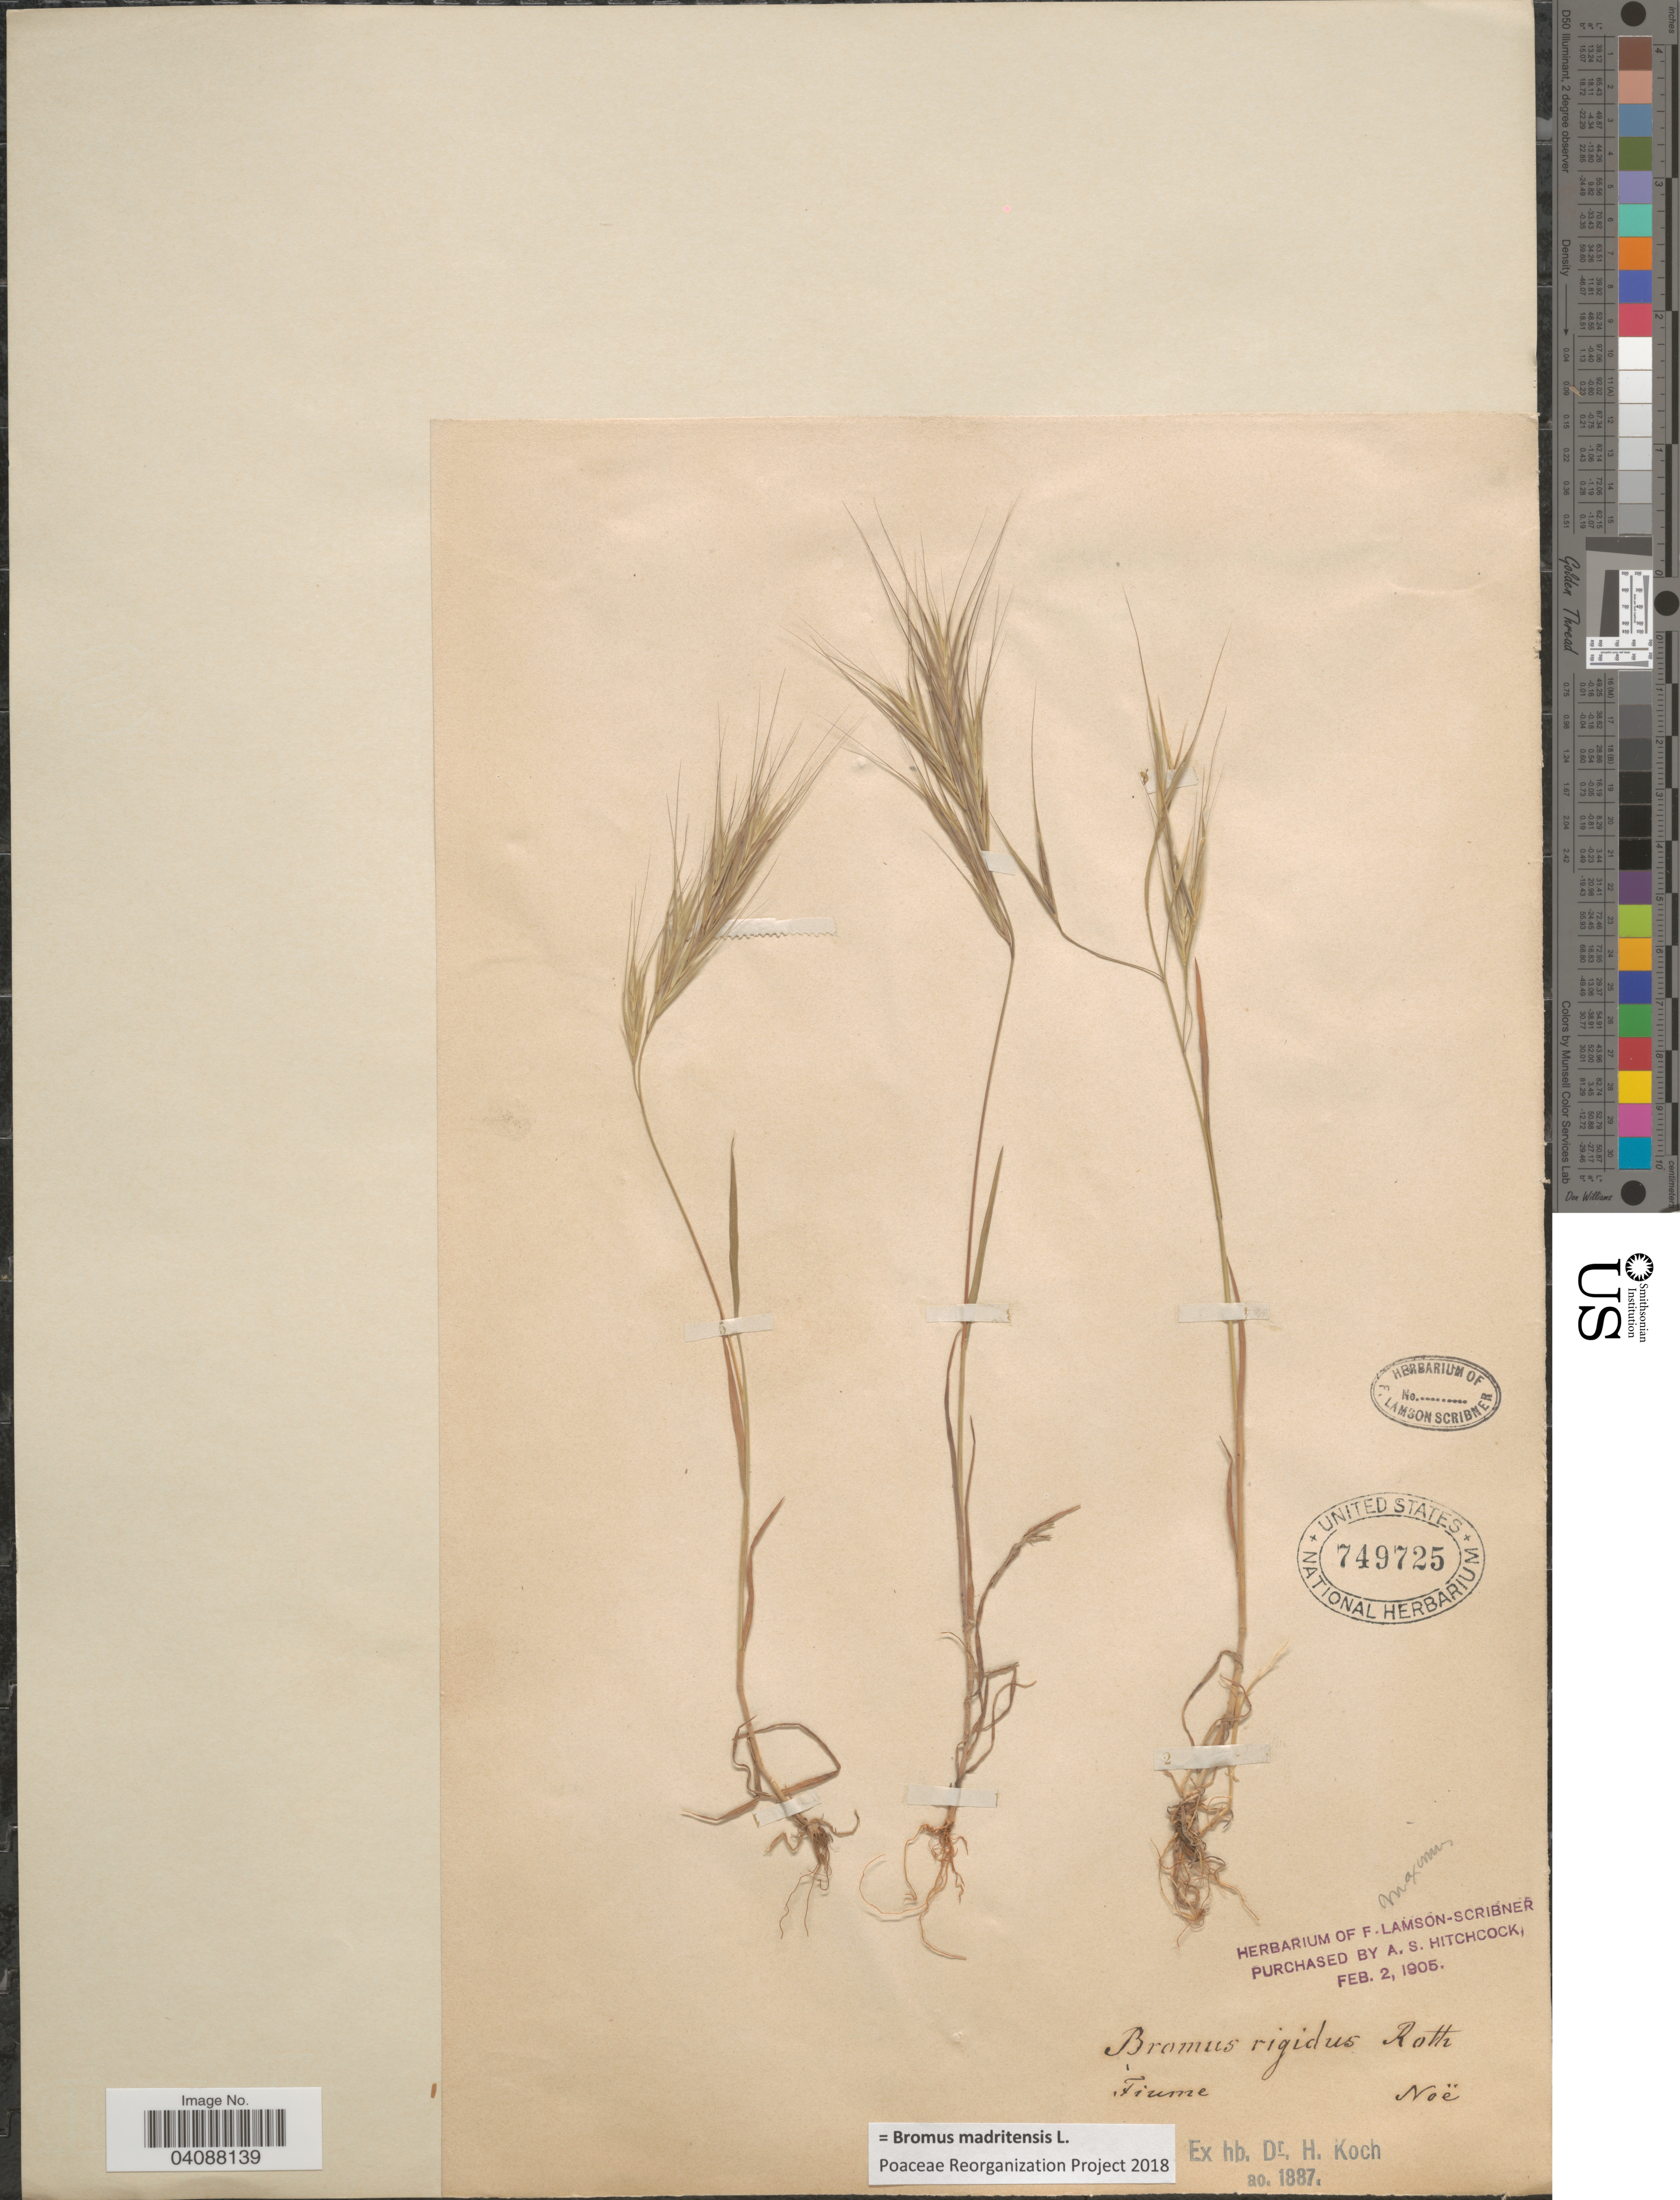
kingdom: Plantae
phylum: Tracheophyta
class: Liliopsida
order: Poales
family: Poaceae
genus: Bromus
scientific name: Bromus madritensis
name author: L.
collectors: Noë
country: Croatia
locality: Fiume.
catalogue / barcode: US 749725